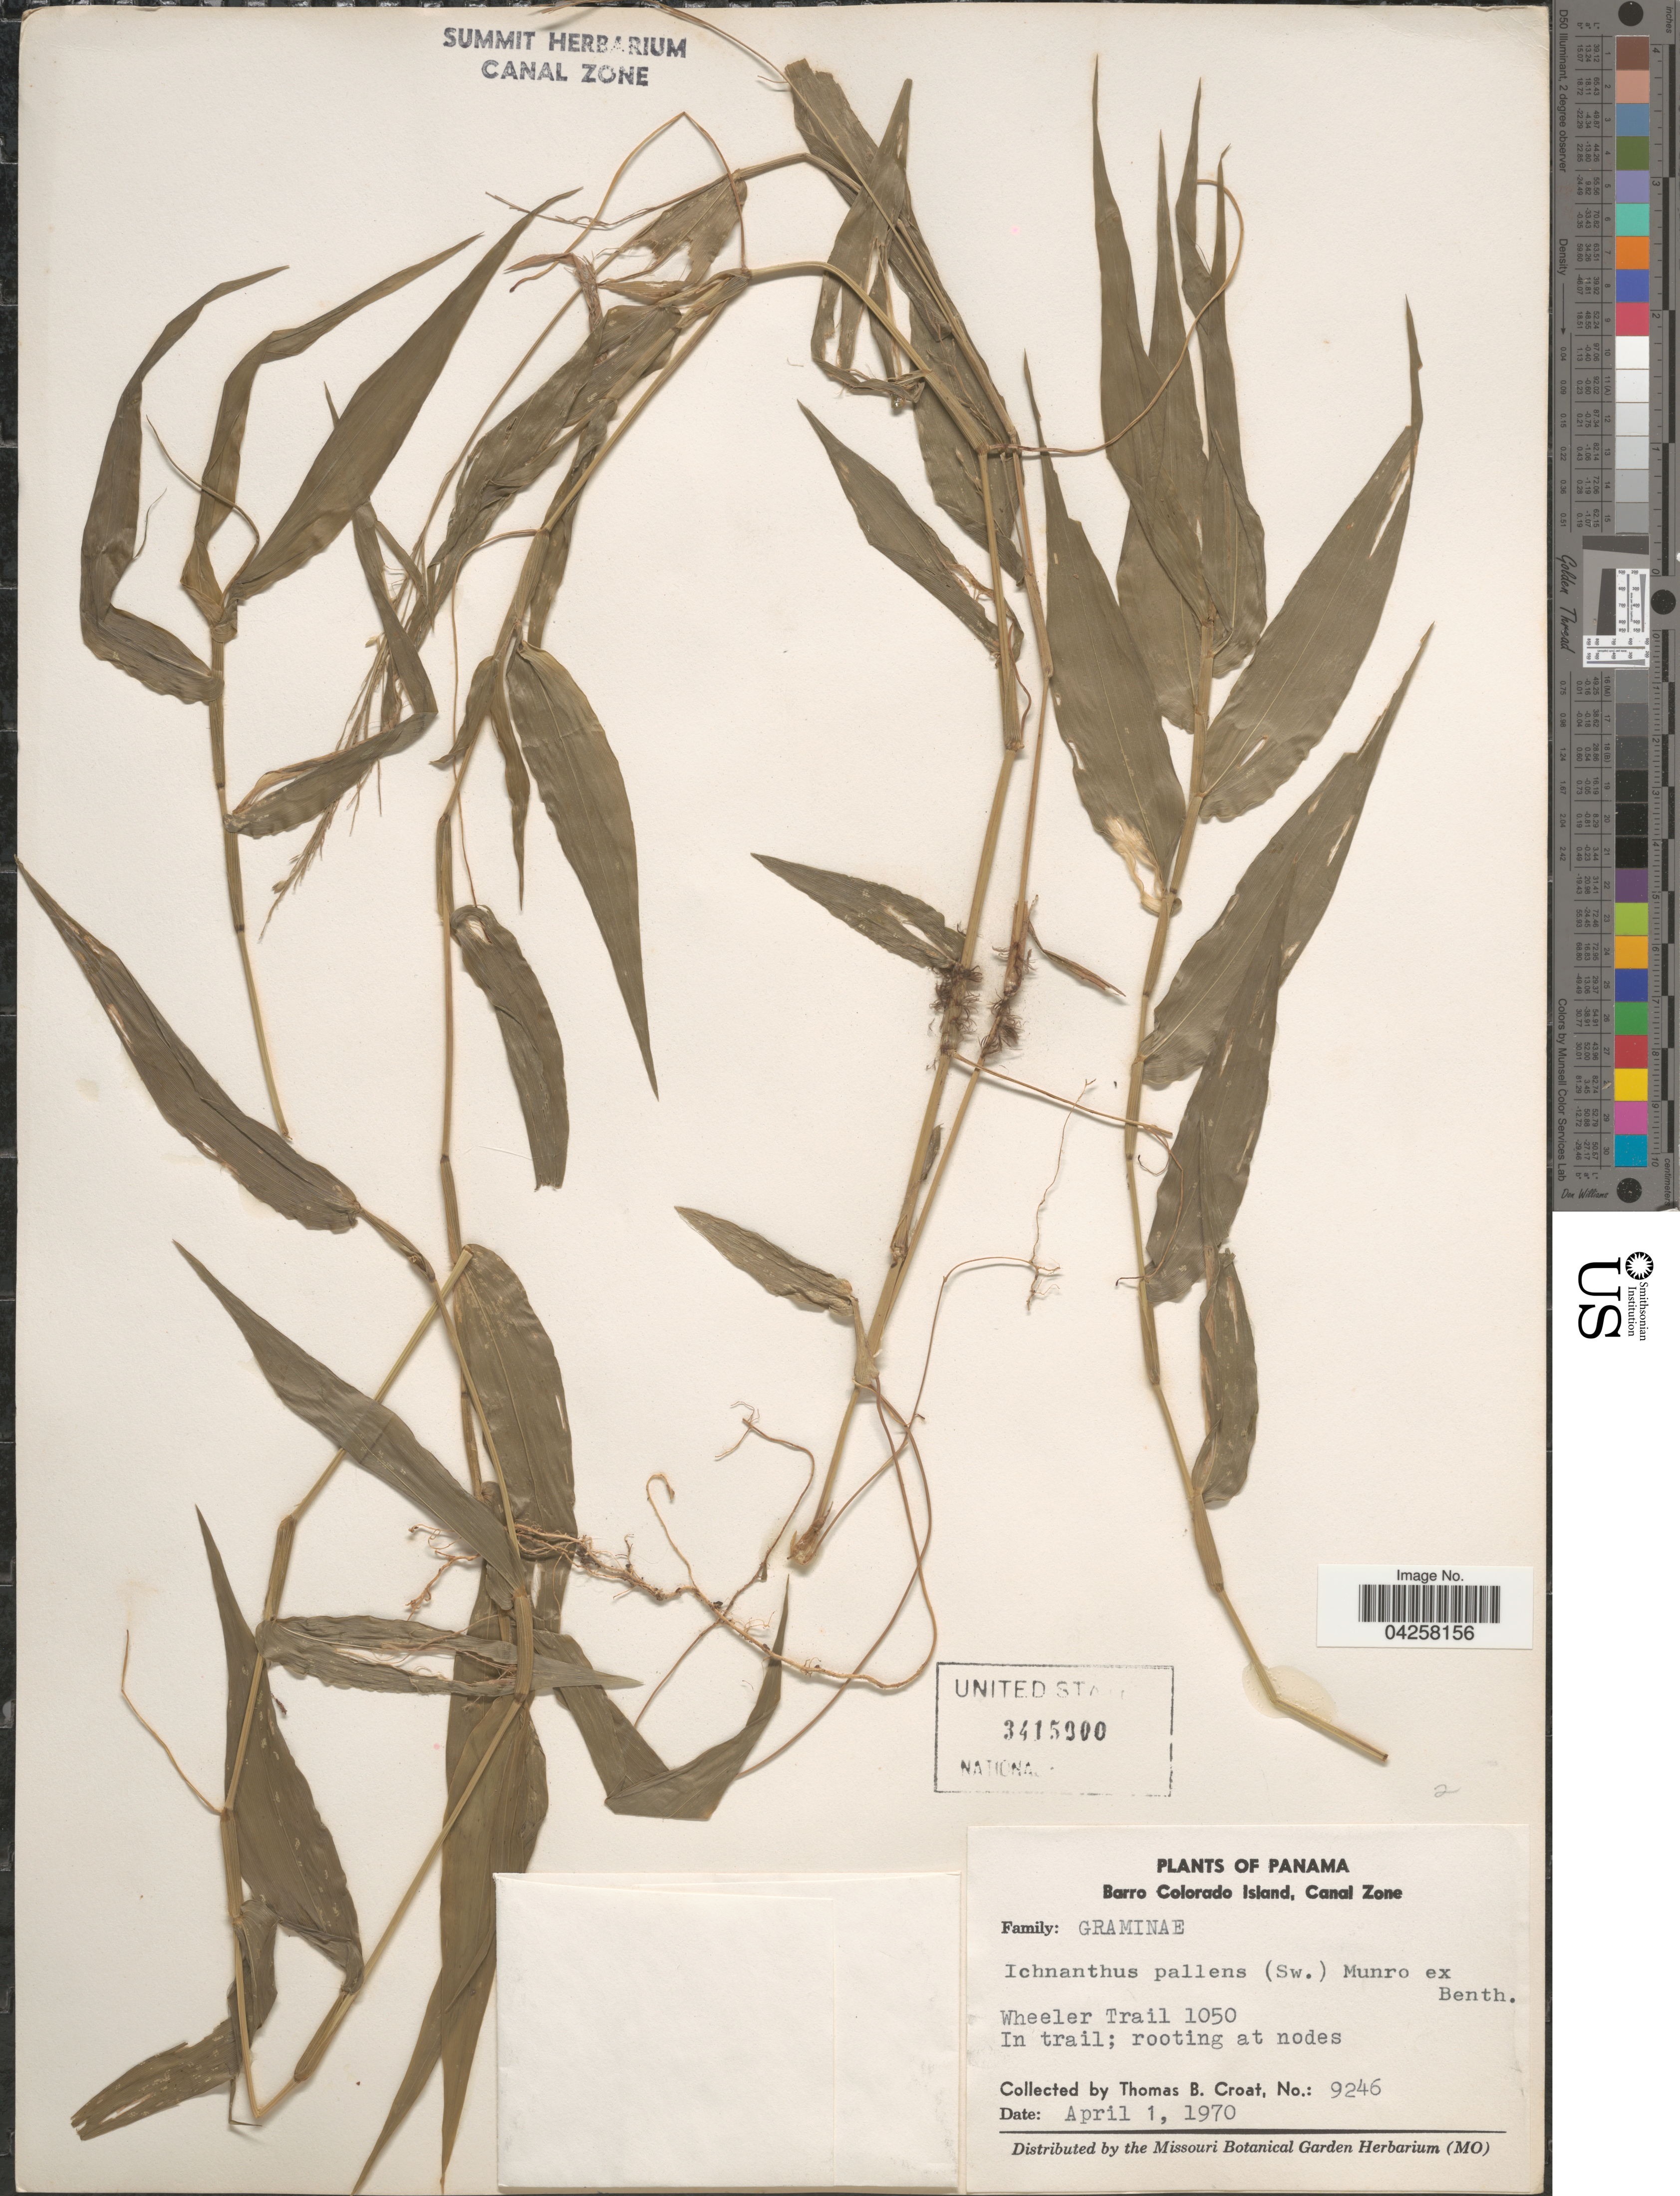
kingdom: Plantae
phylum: Tracheophyta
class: Liliopsida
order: Poales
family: Poaceae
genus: Ichnanthus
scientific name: Ichnanthus pallens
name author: (Sw.) Munro ex Benth.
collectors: T. B. Croat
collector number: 9246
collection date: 1970-04-01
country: Panama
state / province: Panamá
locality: Barro Colorado Island, Canal Zone. Wheeler Trail 1050.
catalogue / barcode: US 3415000